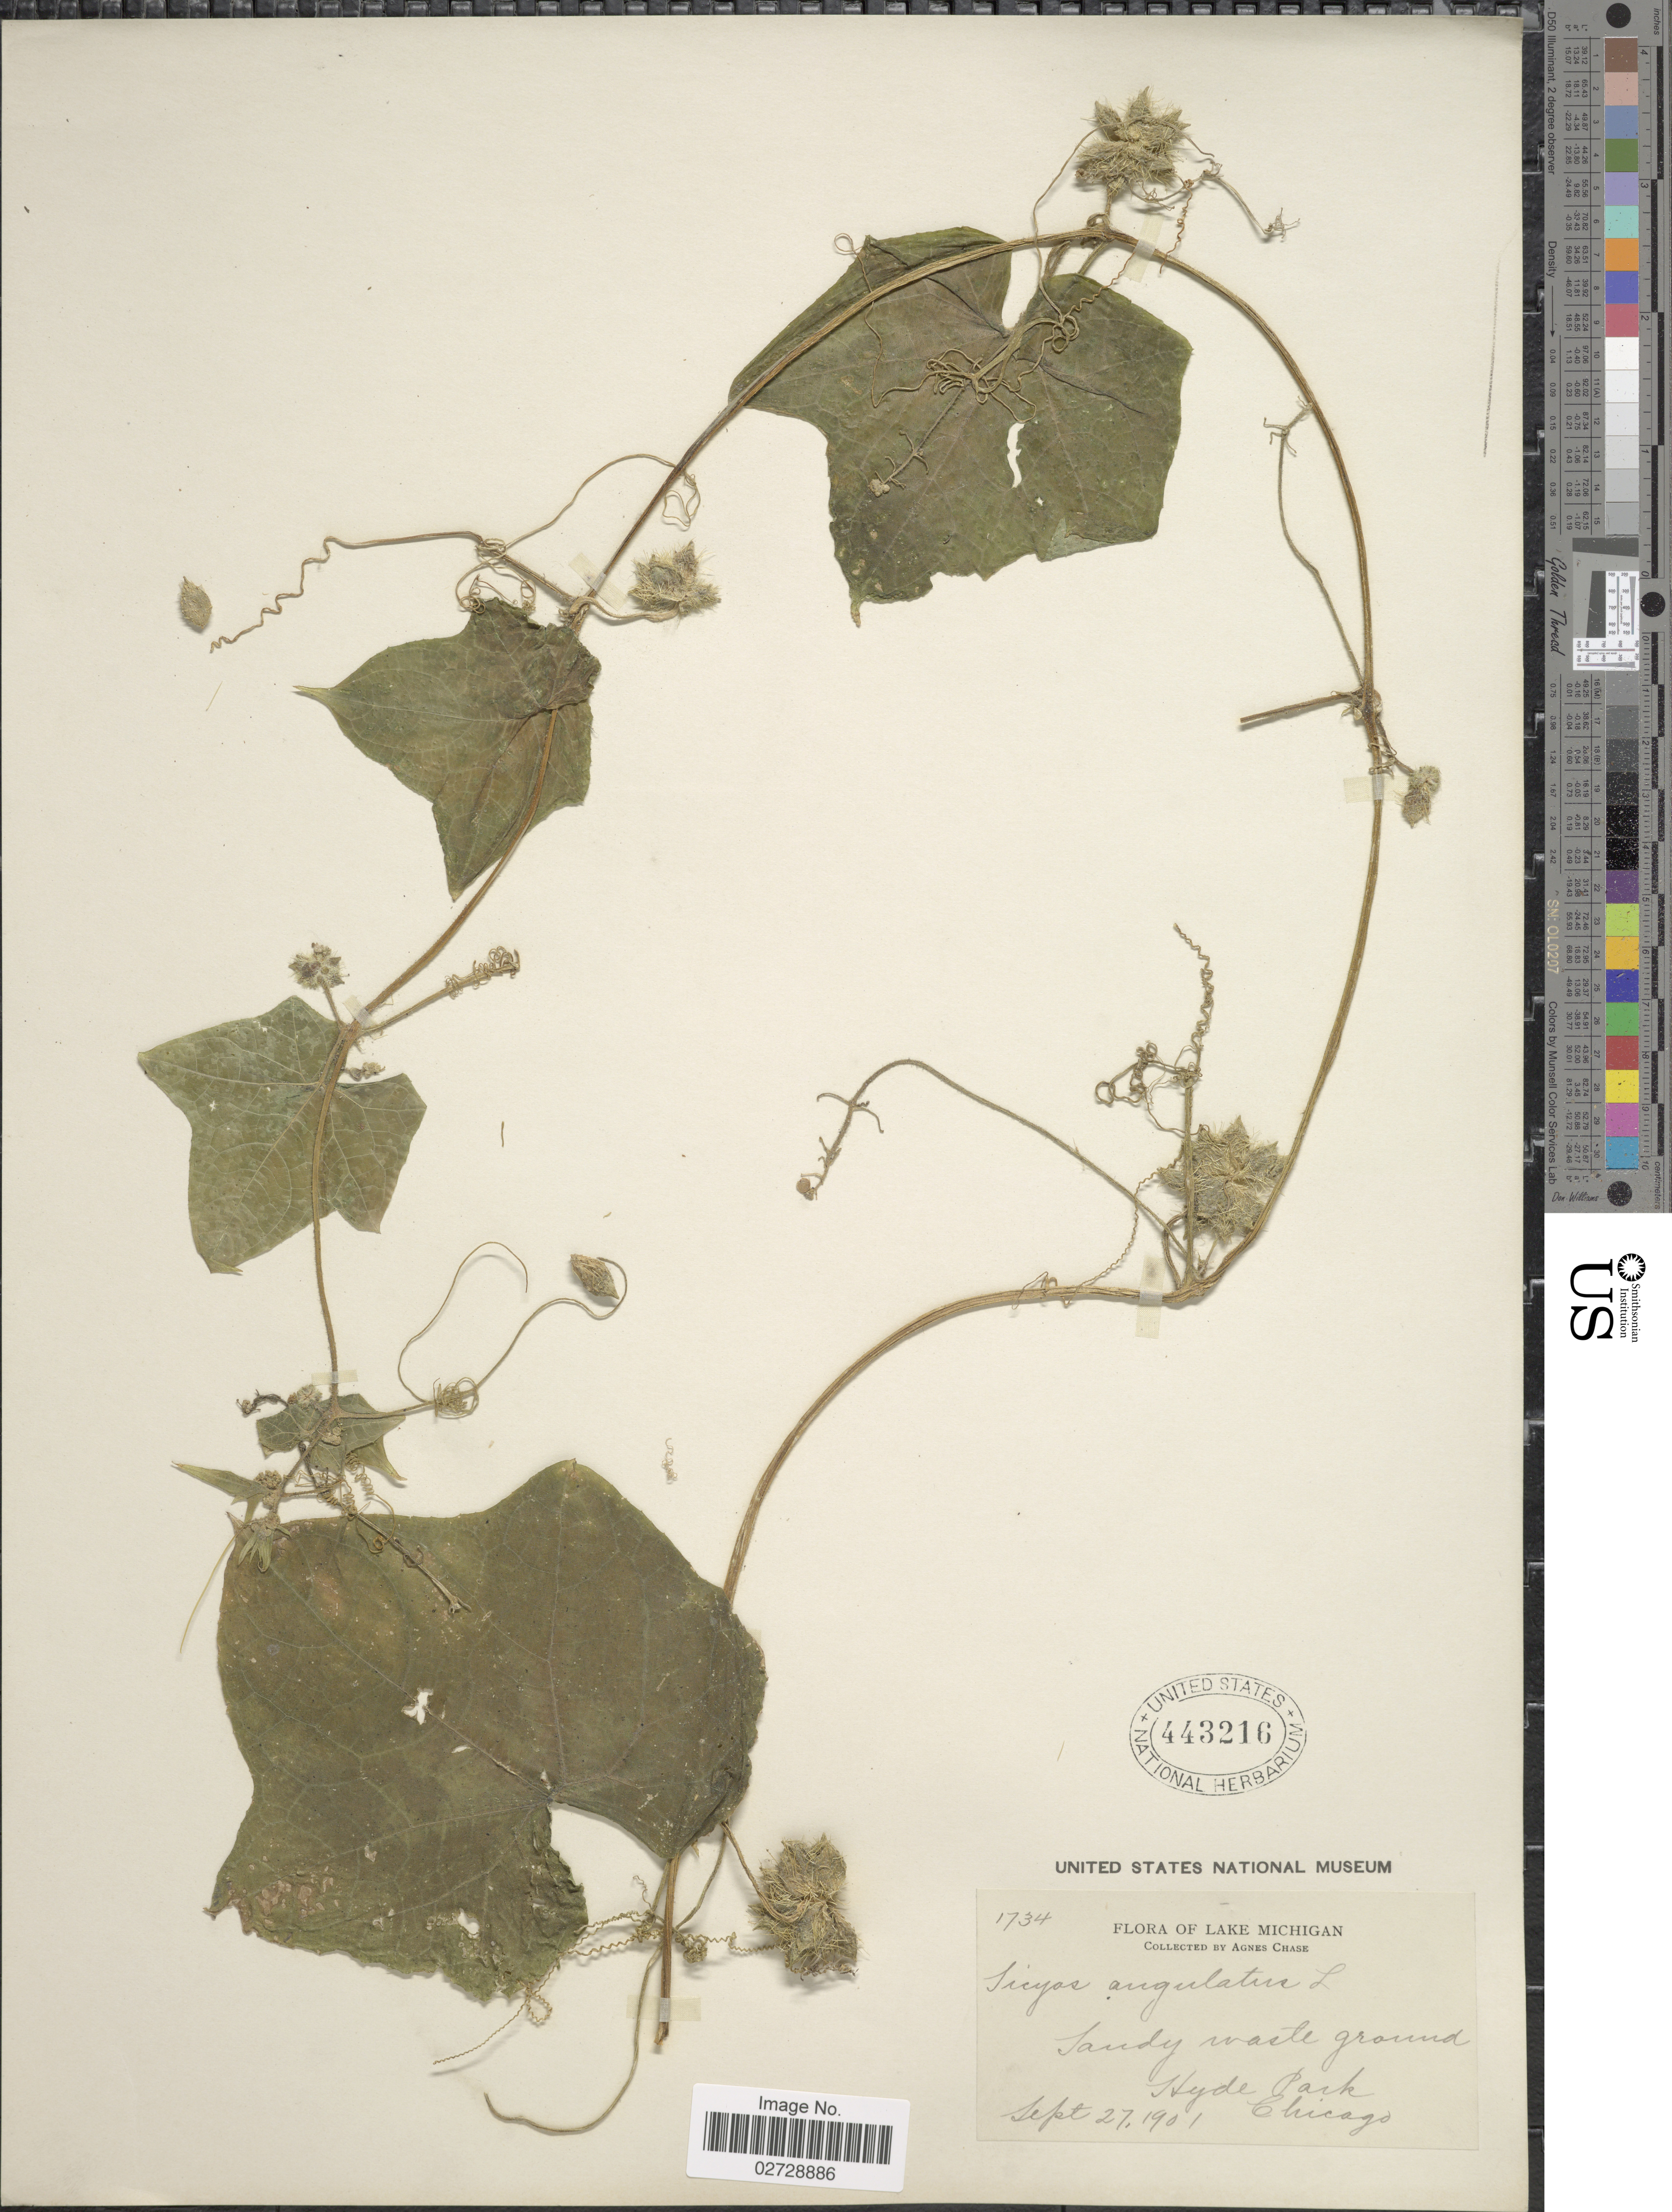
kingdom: Plantae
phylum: Tracheophyta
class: Magnoliopsida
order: Cucurbitales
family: Cucurbitaceae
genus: Sicyos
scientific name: Sicyos angulatus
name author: L.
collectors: A. Chase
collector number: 1734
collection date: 1901-09-27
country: United States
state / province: Illinois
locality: Lake Michigan. Sandy waste ground. Hyde Park. Chicago.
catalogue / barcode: US 443216